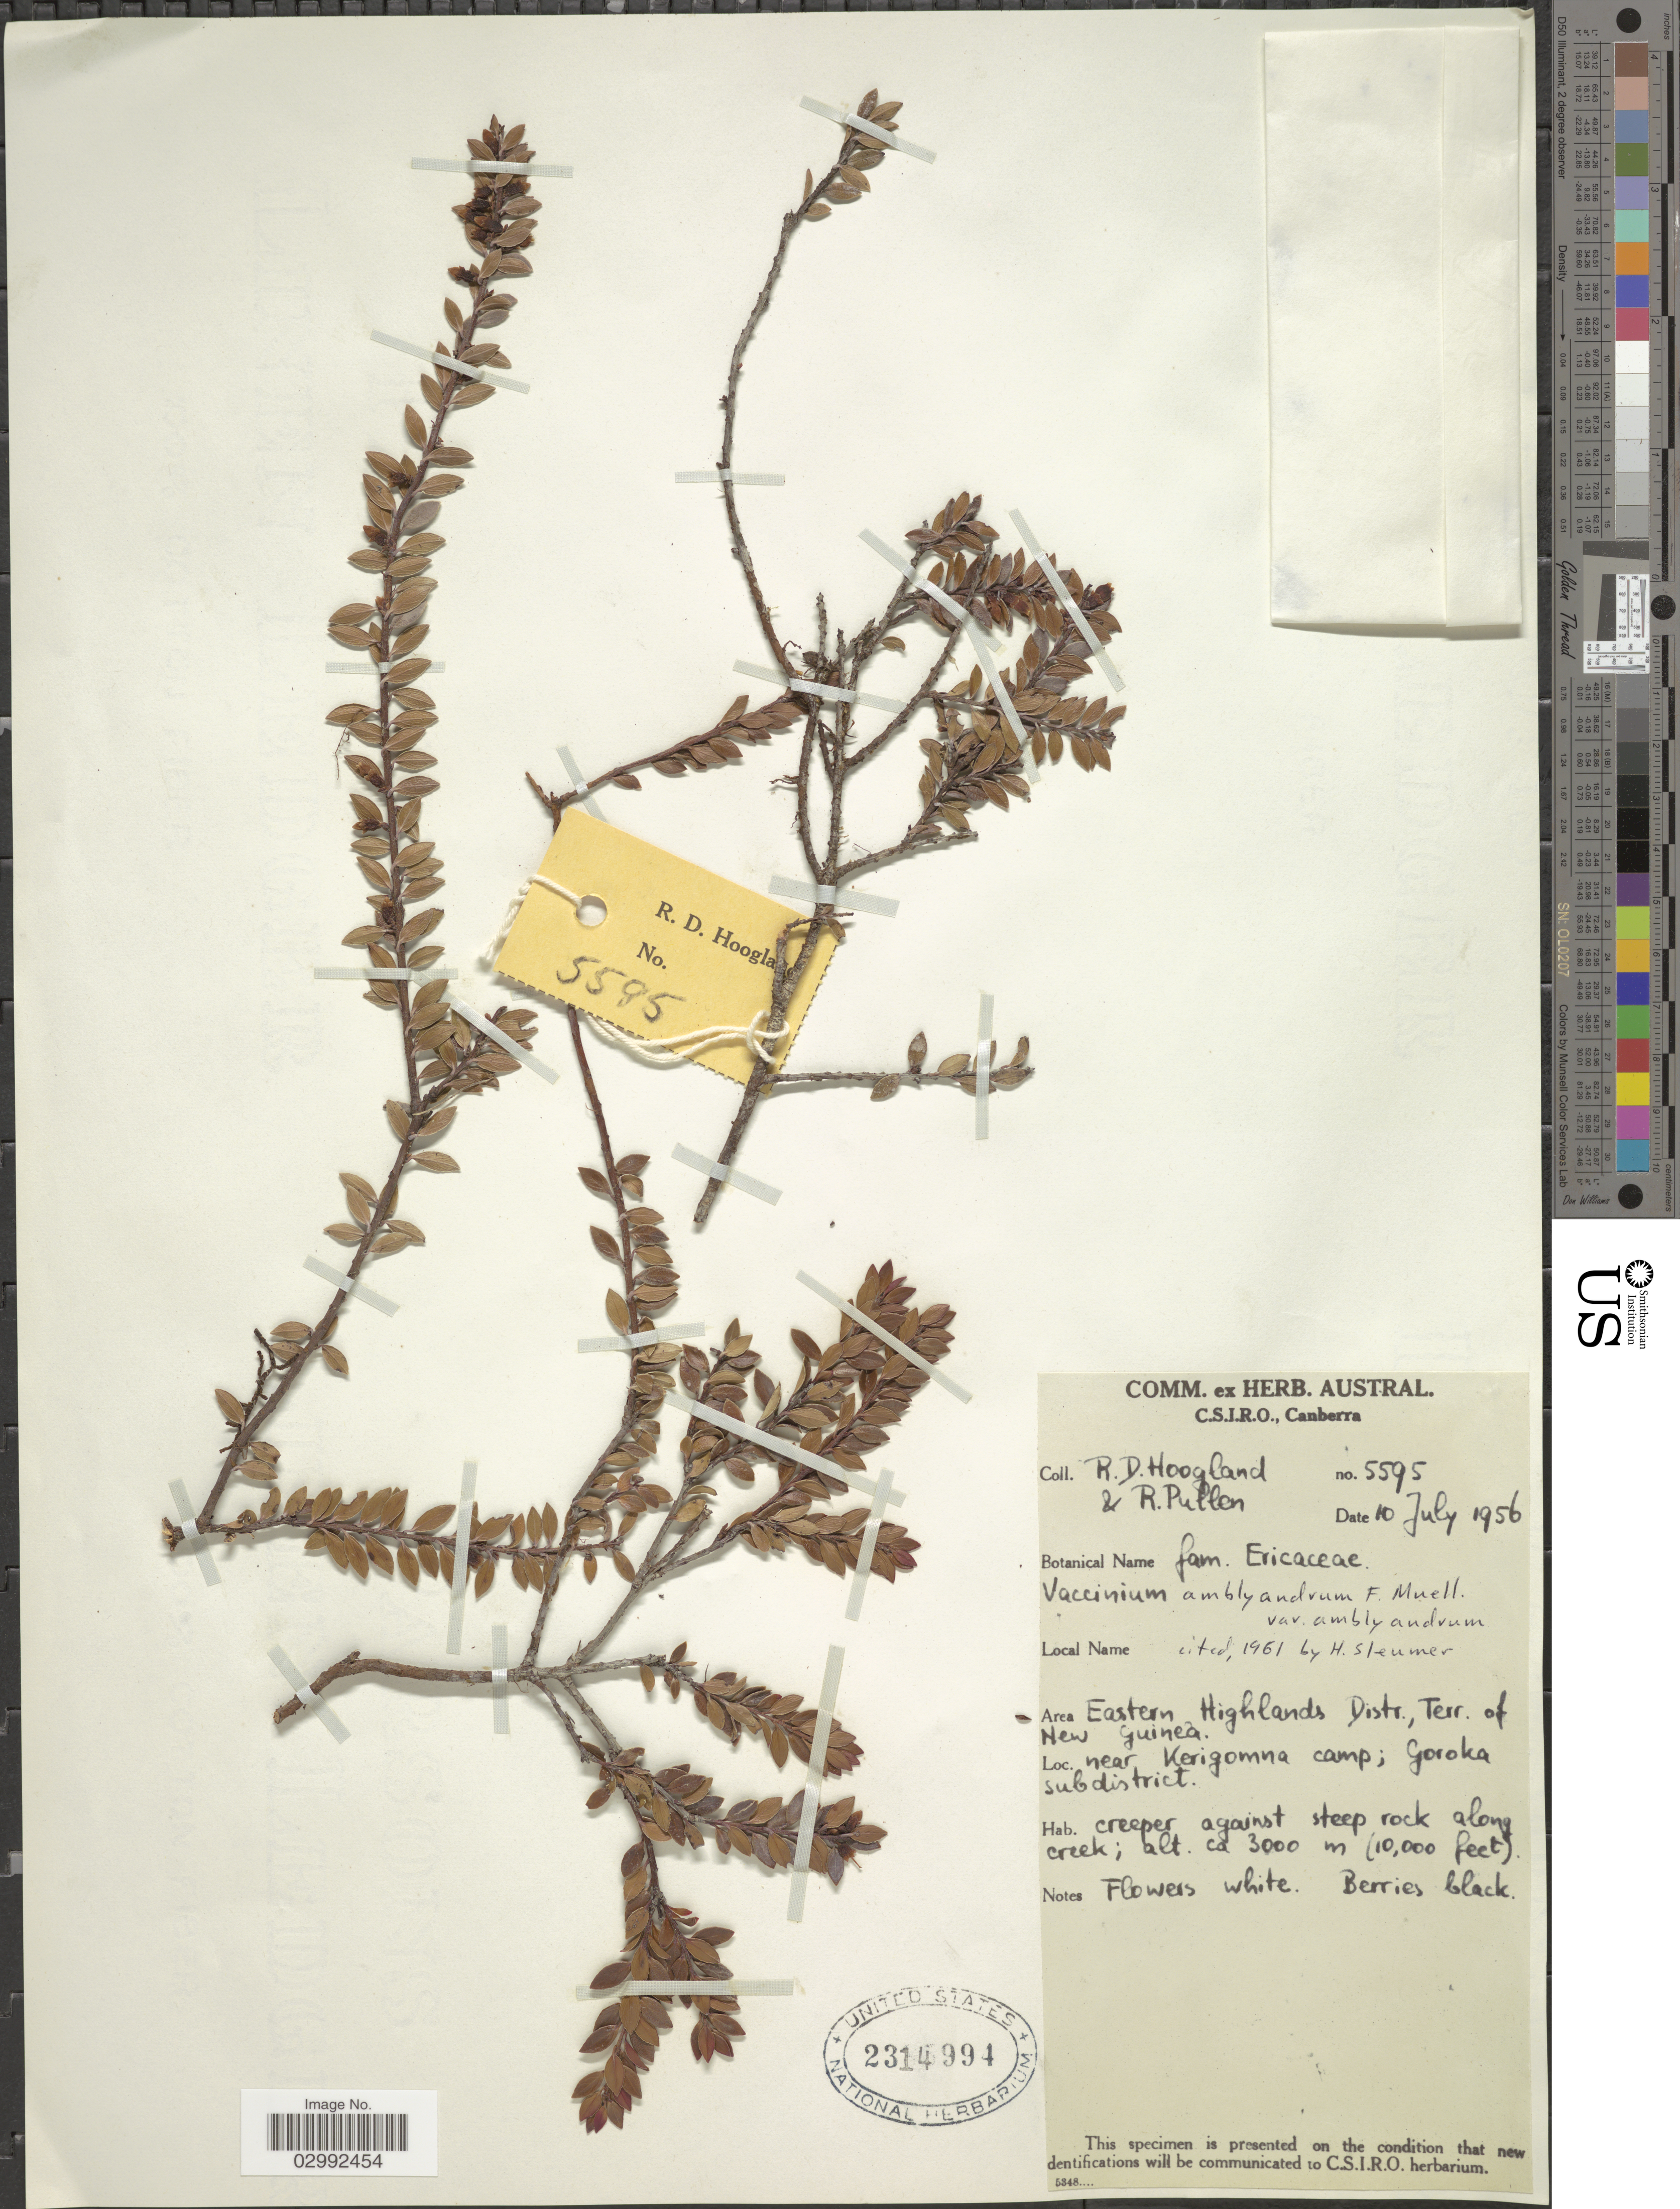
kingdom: Plantae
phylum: Tracheophyta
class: Magnoliopsida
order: Ericales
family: Ericaceae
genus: Vaccinium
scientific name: Vaccinium amblyandrum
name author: F. Muell.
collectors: R. D. Hoogland & R. Pullen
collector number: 5595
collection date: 1956-07-10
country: Papua New Guinea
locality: Area Eastern Highlands Distr., Terr. of New Guinea, near Kerigomna camp; Goroka subdistrict.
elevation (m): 3000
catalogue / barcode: US 2314994